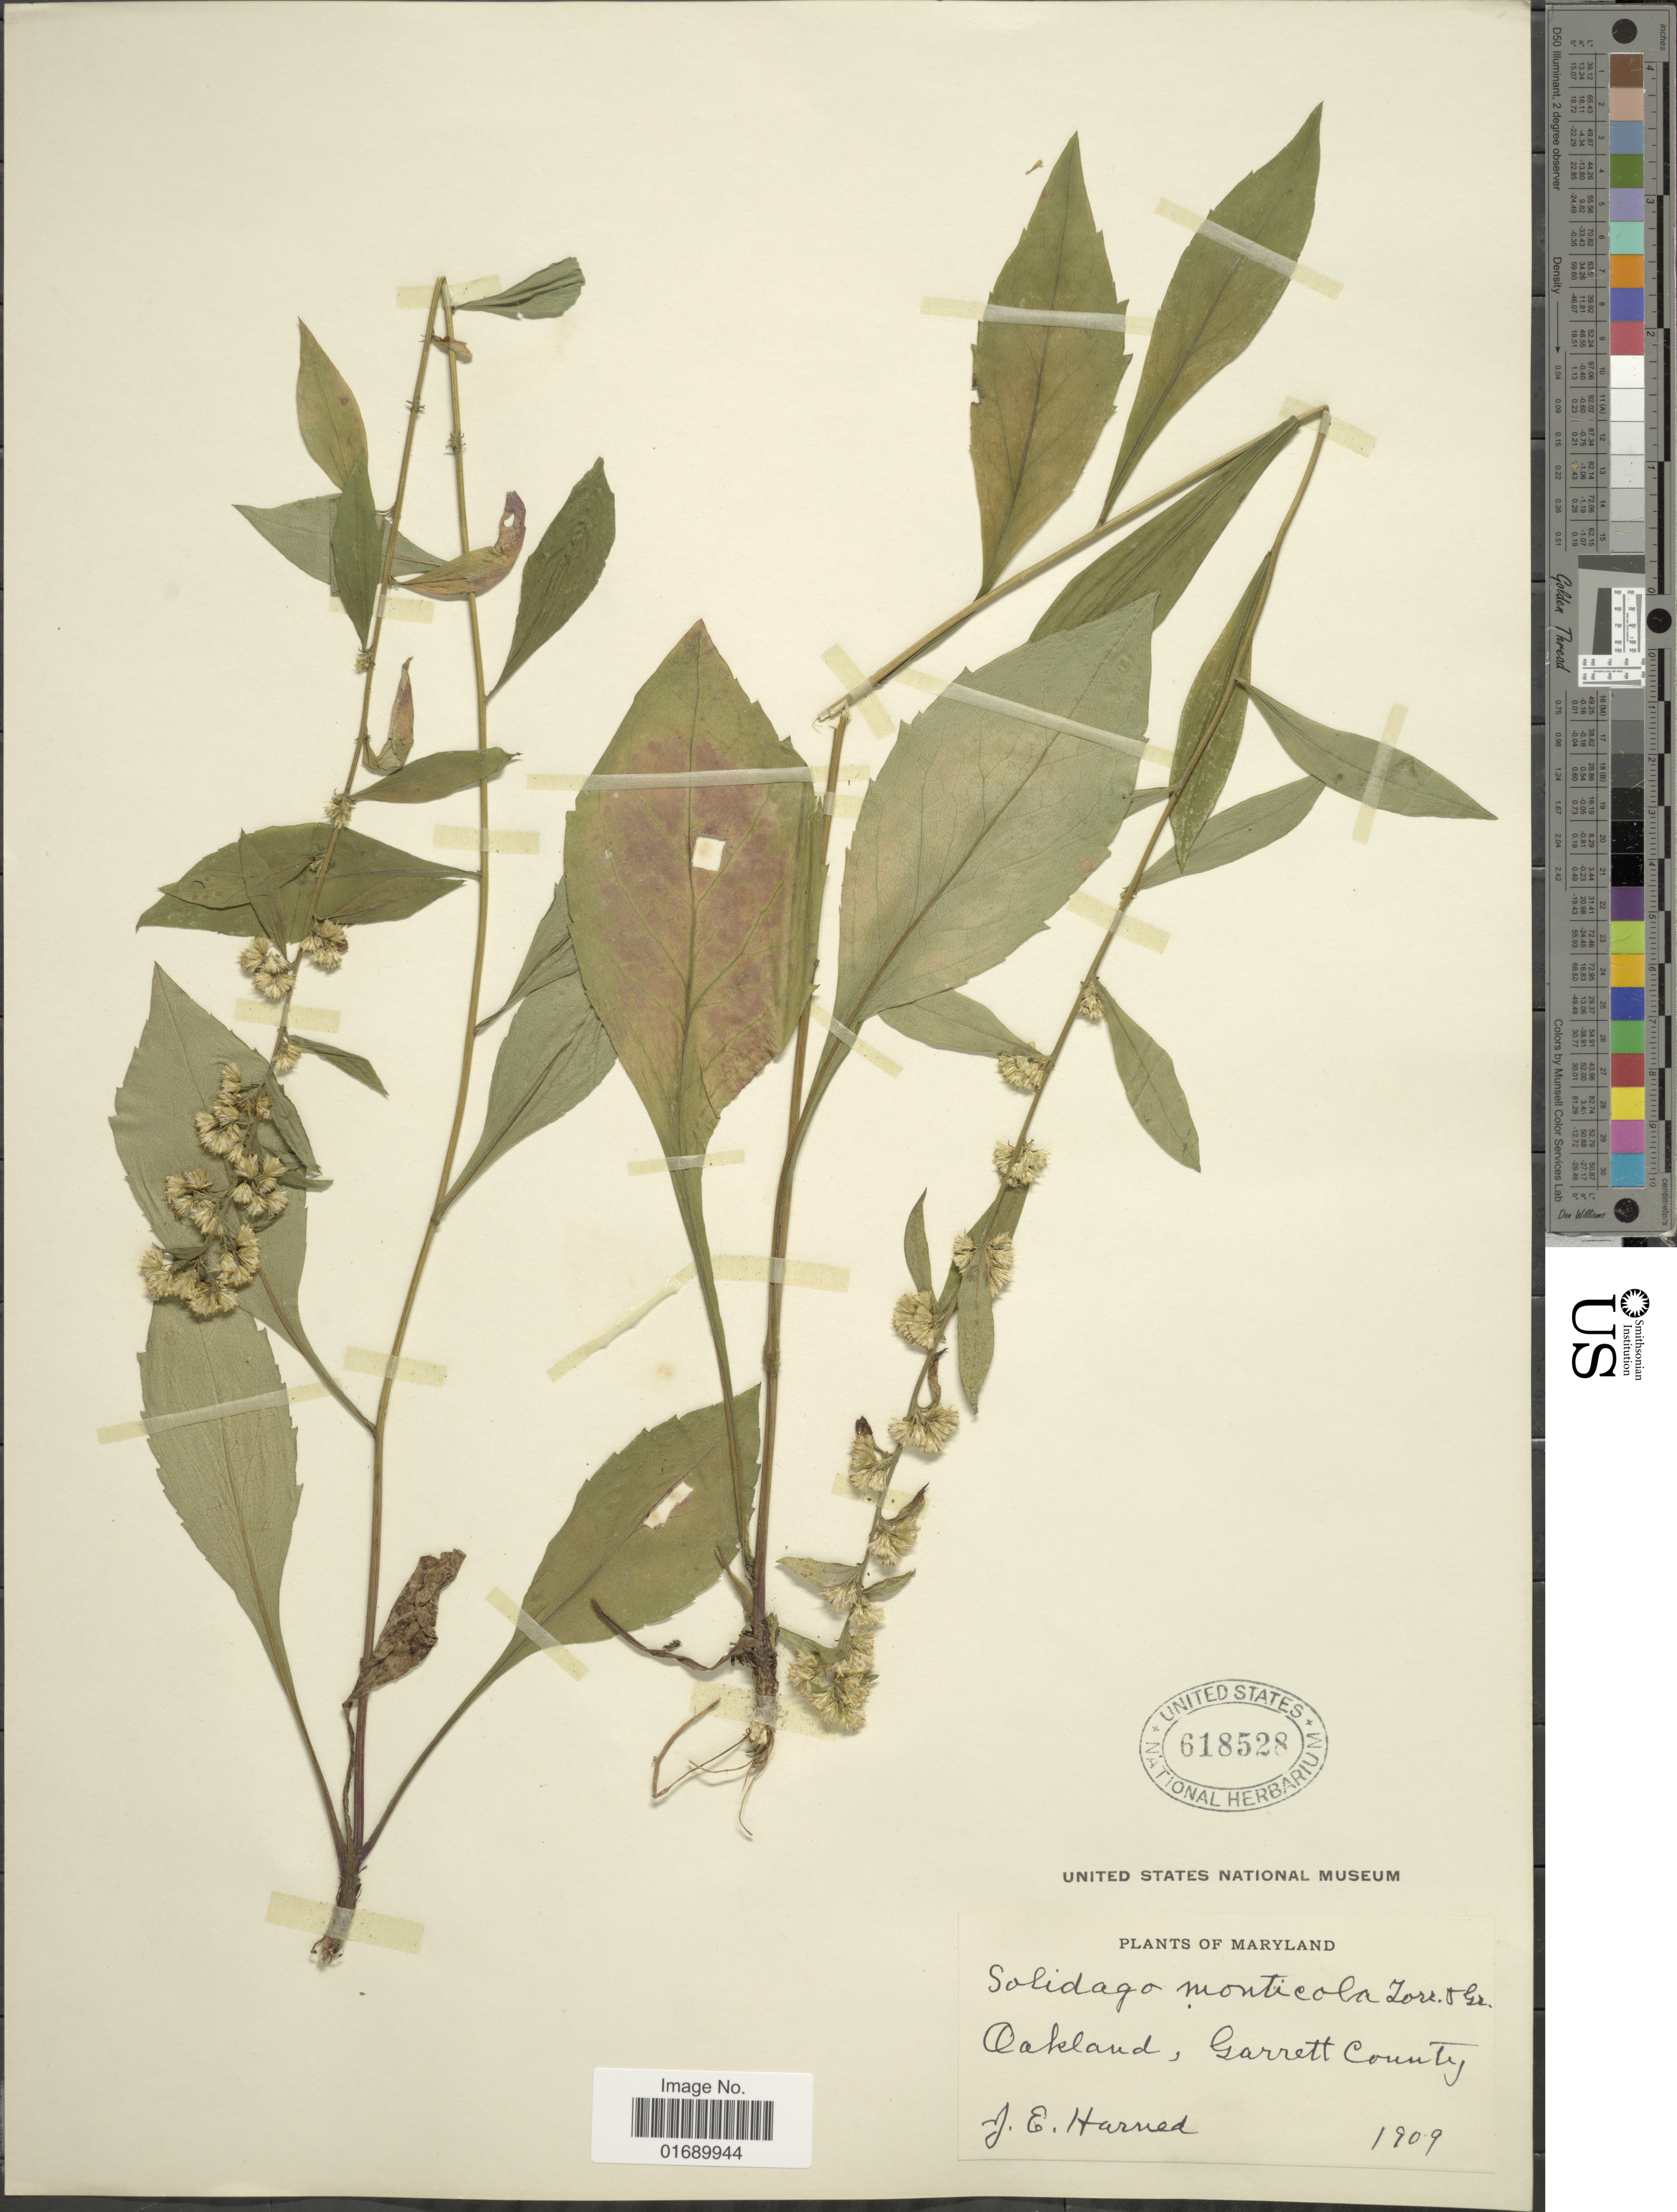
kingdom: Plantae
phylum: Tracheophyta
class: Magnoliopsida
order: Asterales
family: Asteraceae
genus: Solidago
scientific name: Solidago roanensis var. monticola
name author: (Torr. & A. Gray) Fernald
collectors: J. Harned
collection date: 1909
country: United States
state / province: Maryland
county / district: Garrett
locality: Oakland, Garrett County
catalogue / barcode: US 618528